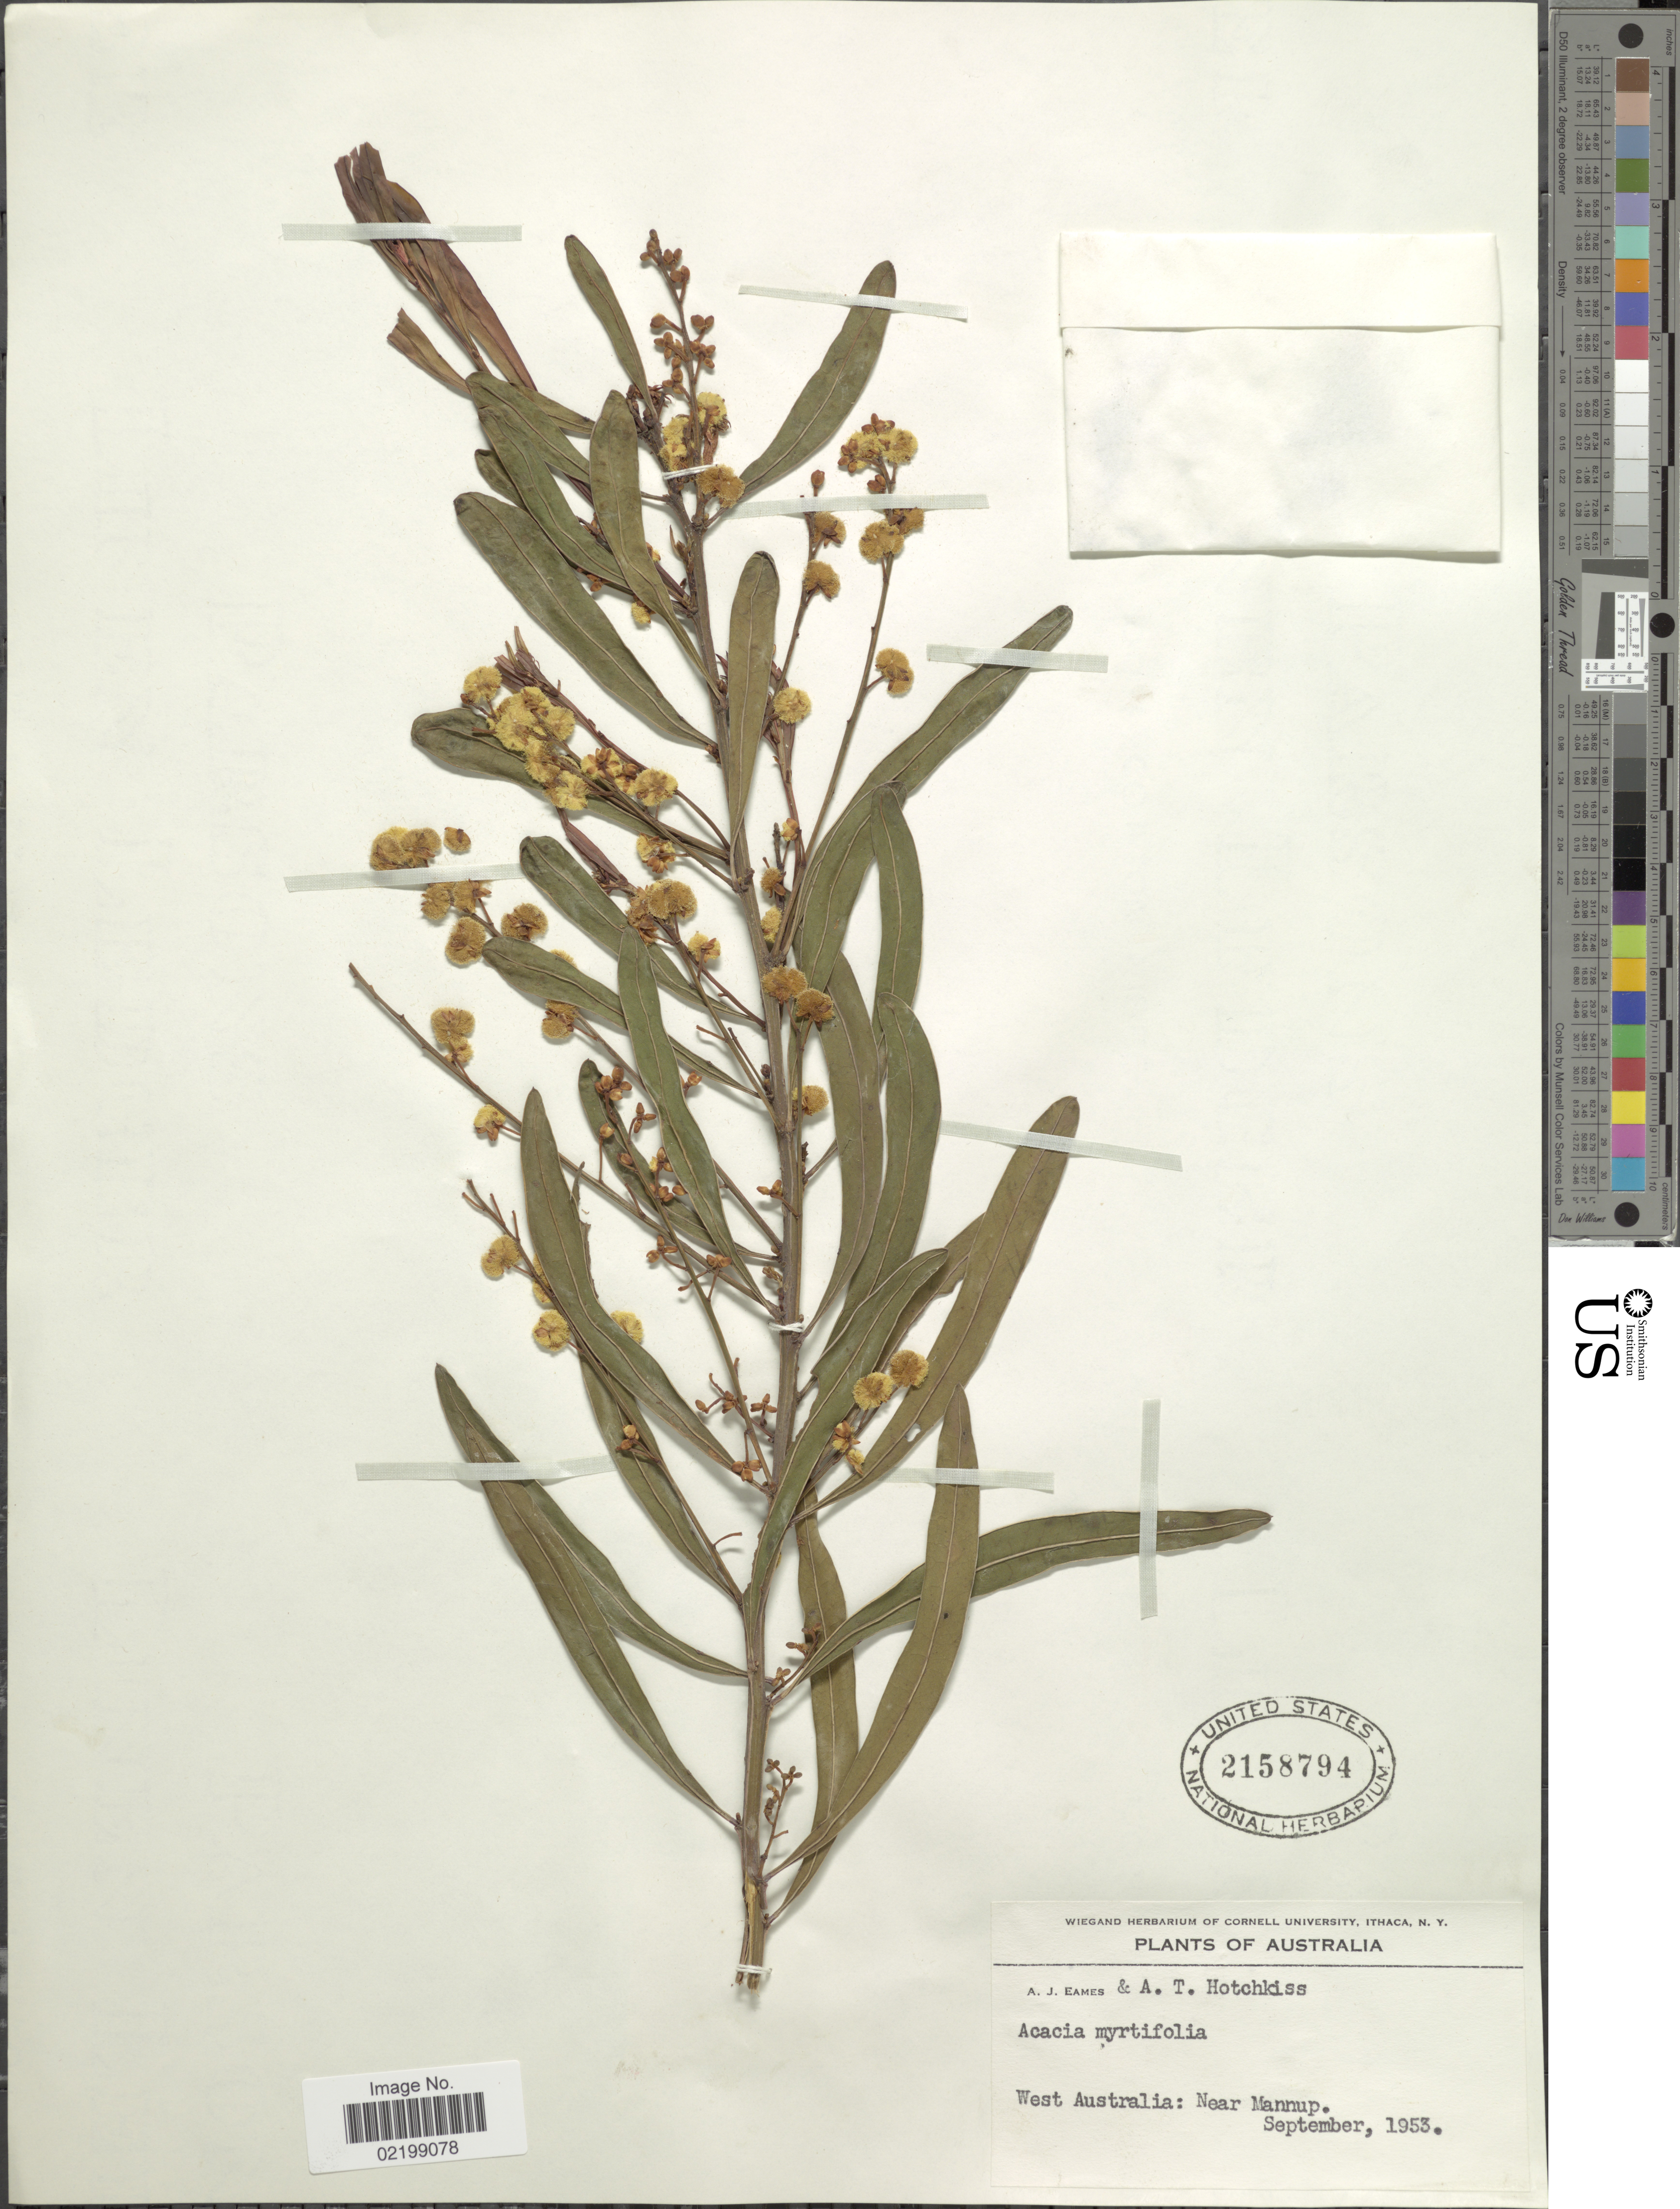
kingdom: Plantae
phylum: Tracheophyta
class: Magnoliopsida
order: Fabales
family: Fabaceae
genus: Acacia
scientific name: Acacia myrtifolia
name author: (Sm.) Willd.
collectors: A. J. Eames & A. Hotchkiss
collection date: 1953-09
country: Australia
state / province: Western Australia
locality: West Australia: near Mannup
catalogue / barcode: US 2158794